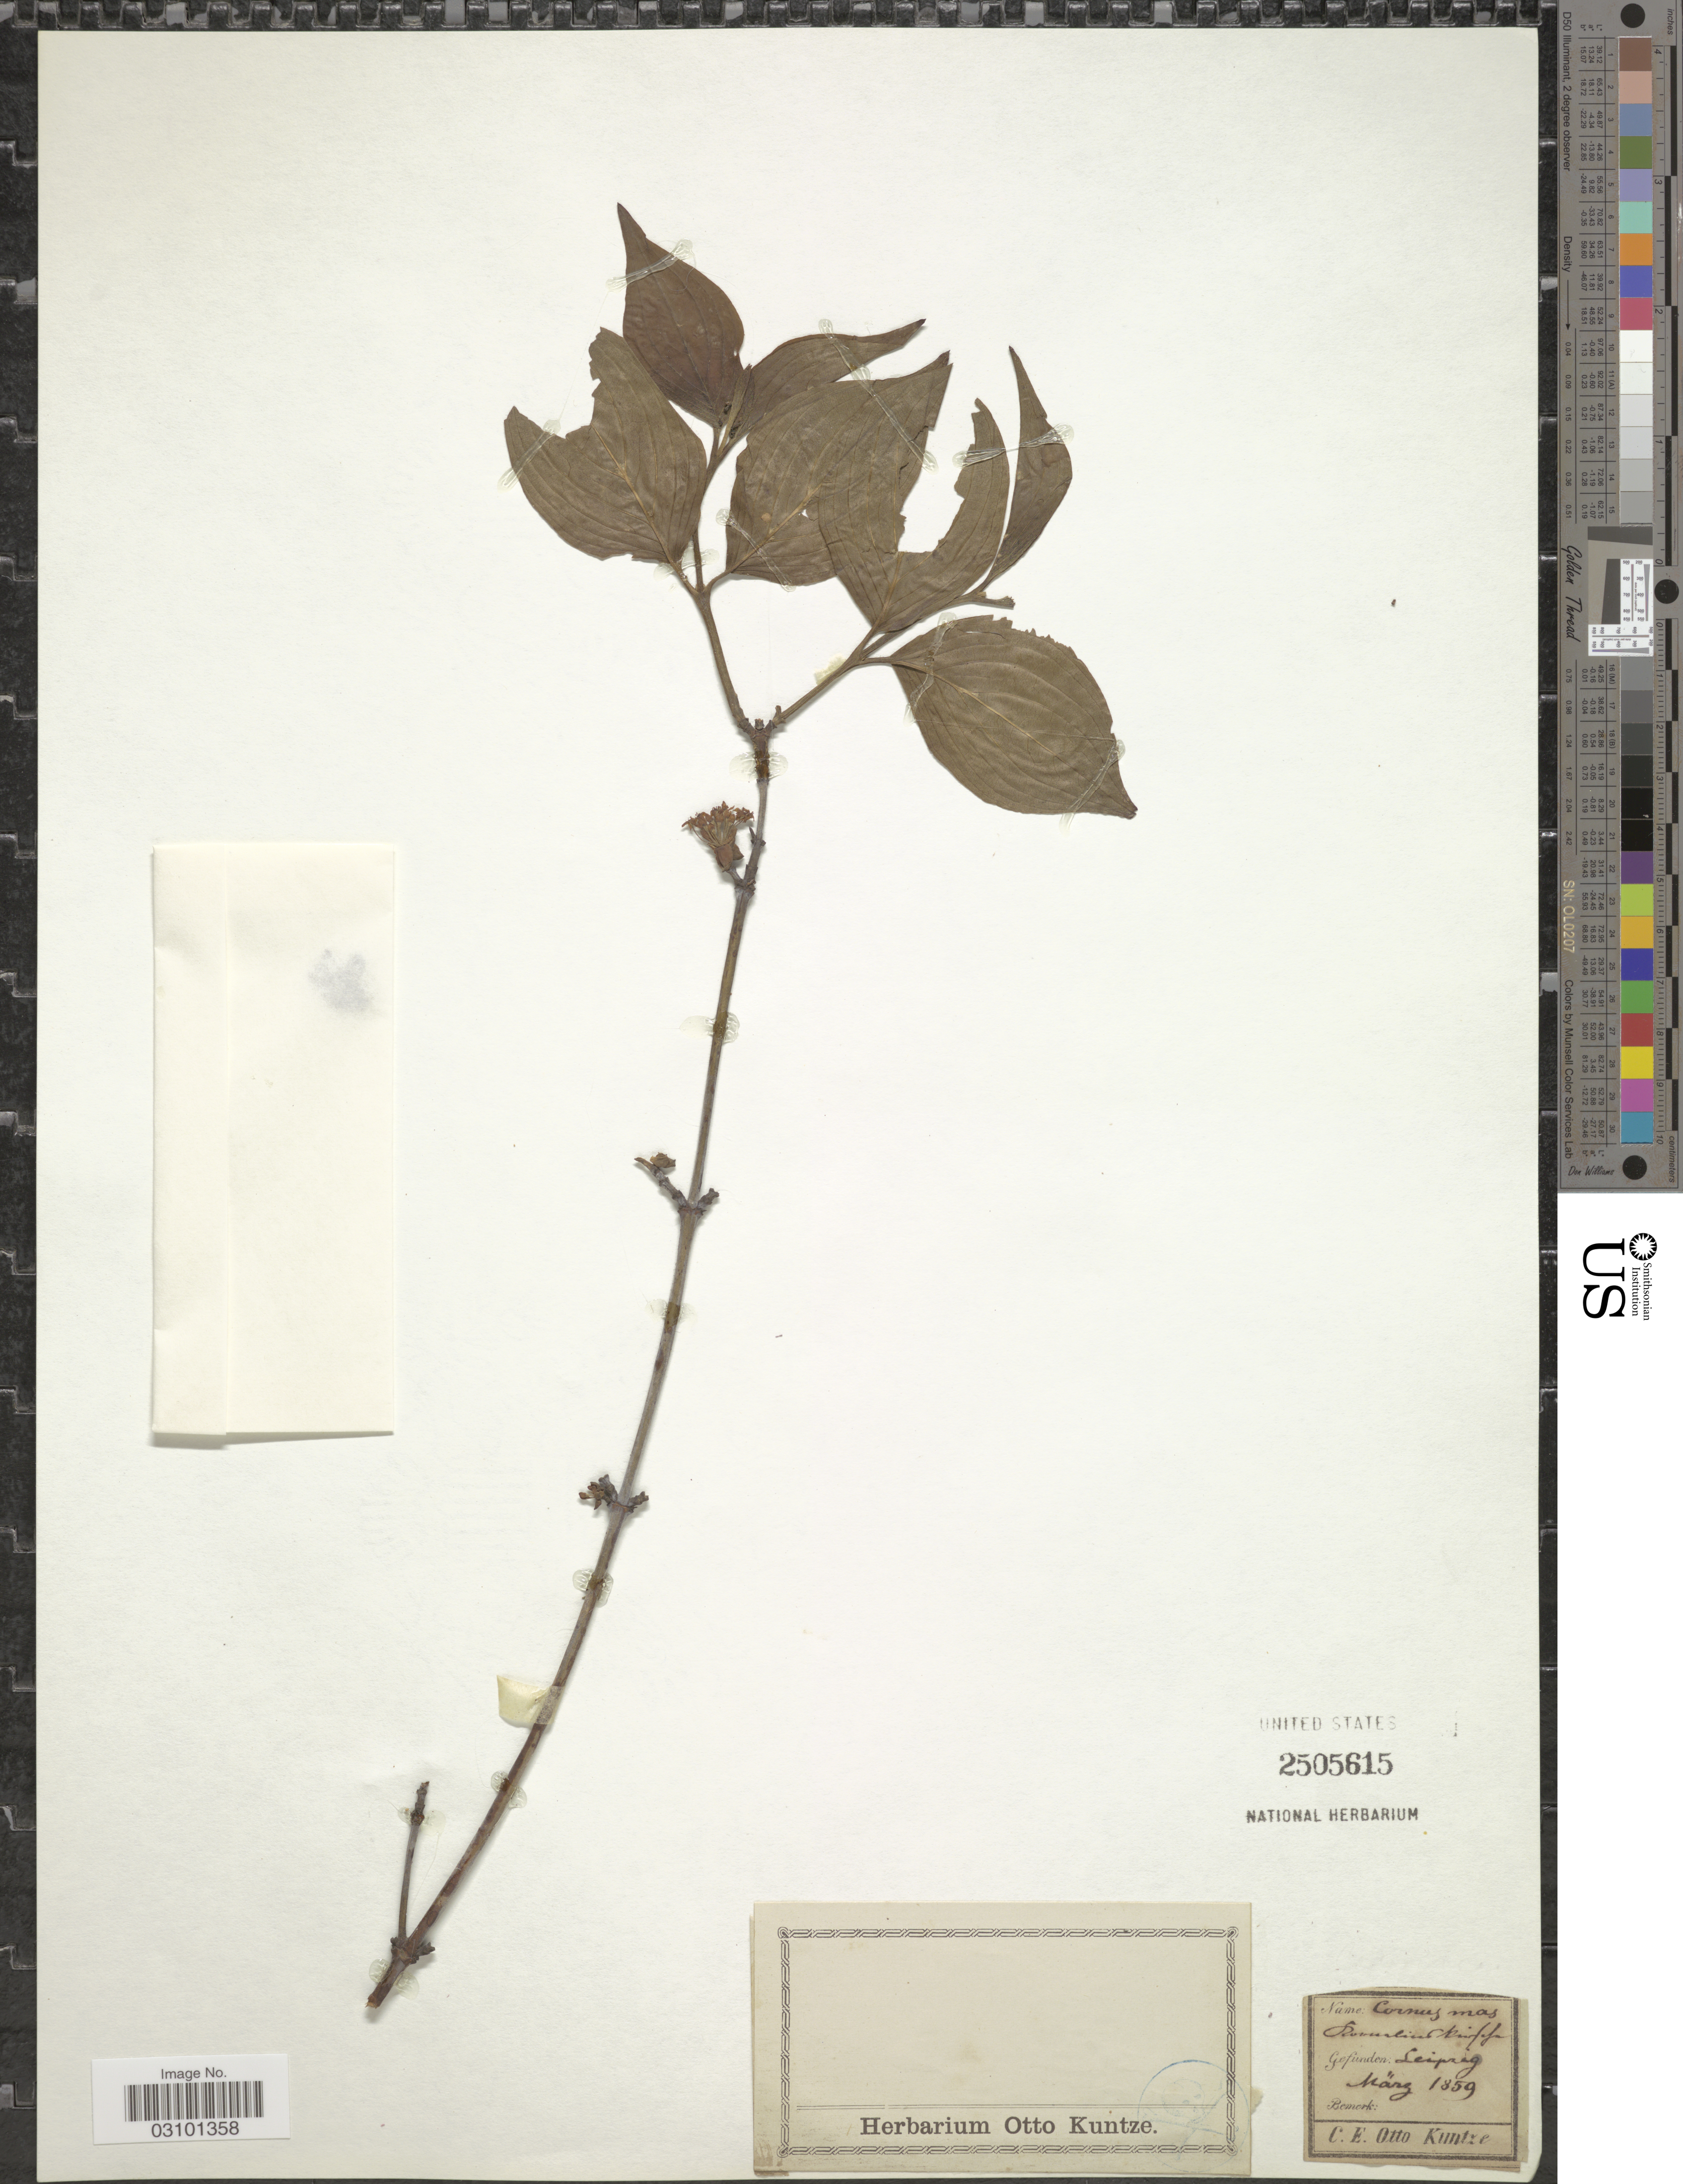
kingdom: Plantae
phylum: Tracheophyta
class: Magnoliopsida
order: Cornales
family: Cornaceae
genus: Cornus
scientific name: Cornus mas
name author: L.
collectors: C.E.O. Kuntze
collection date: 1859-03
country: Germany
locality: Leipzig.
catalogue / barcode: US 2505615